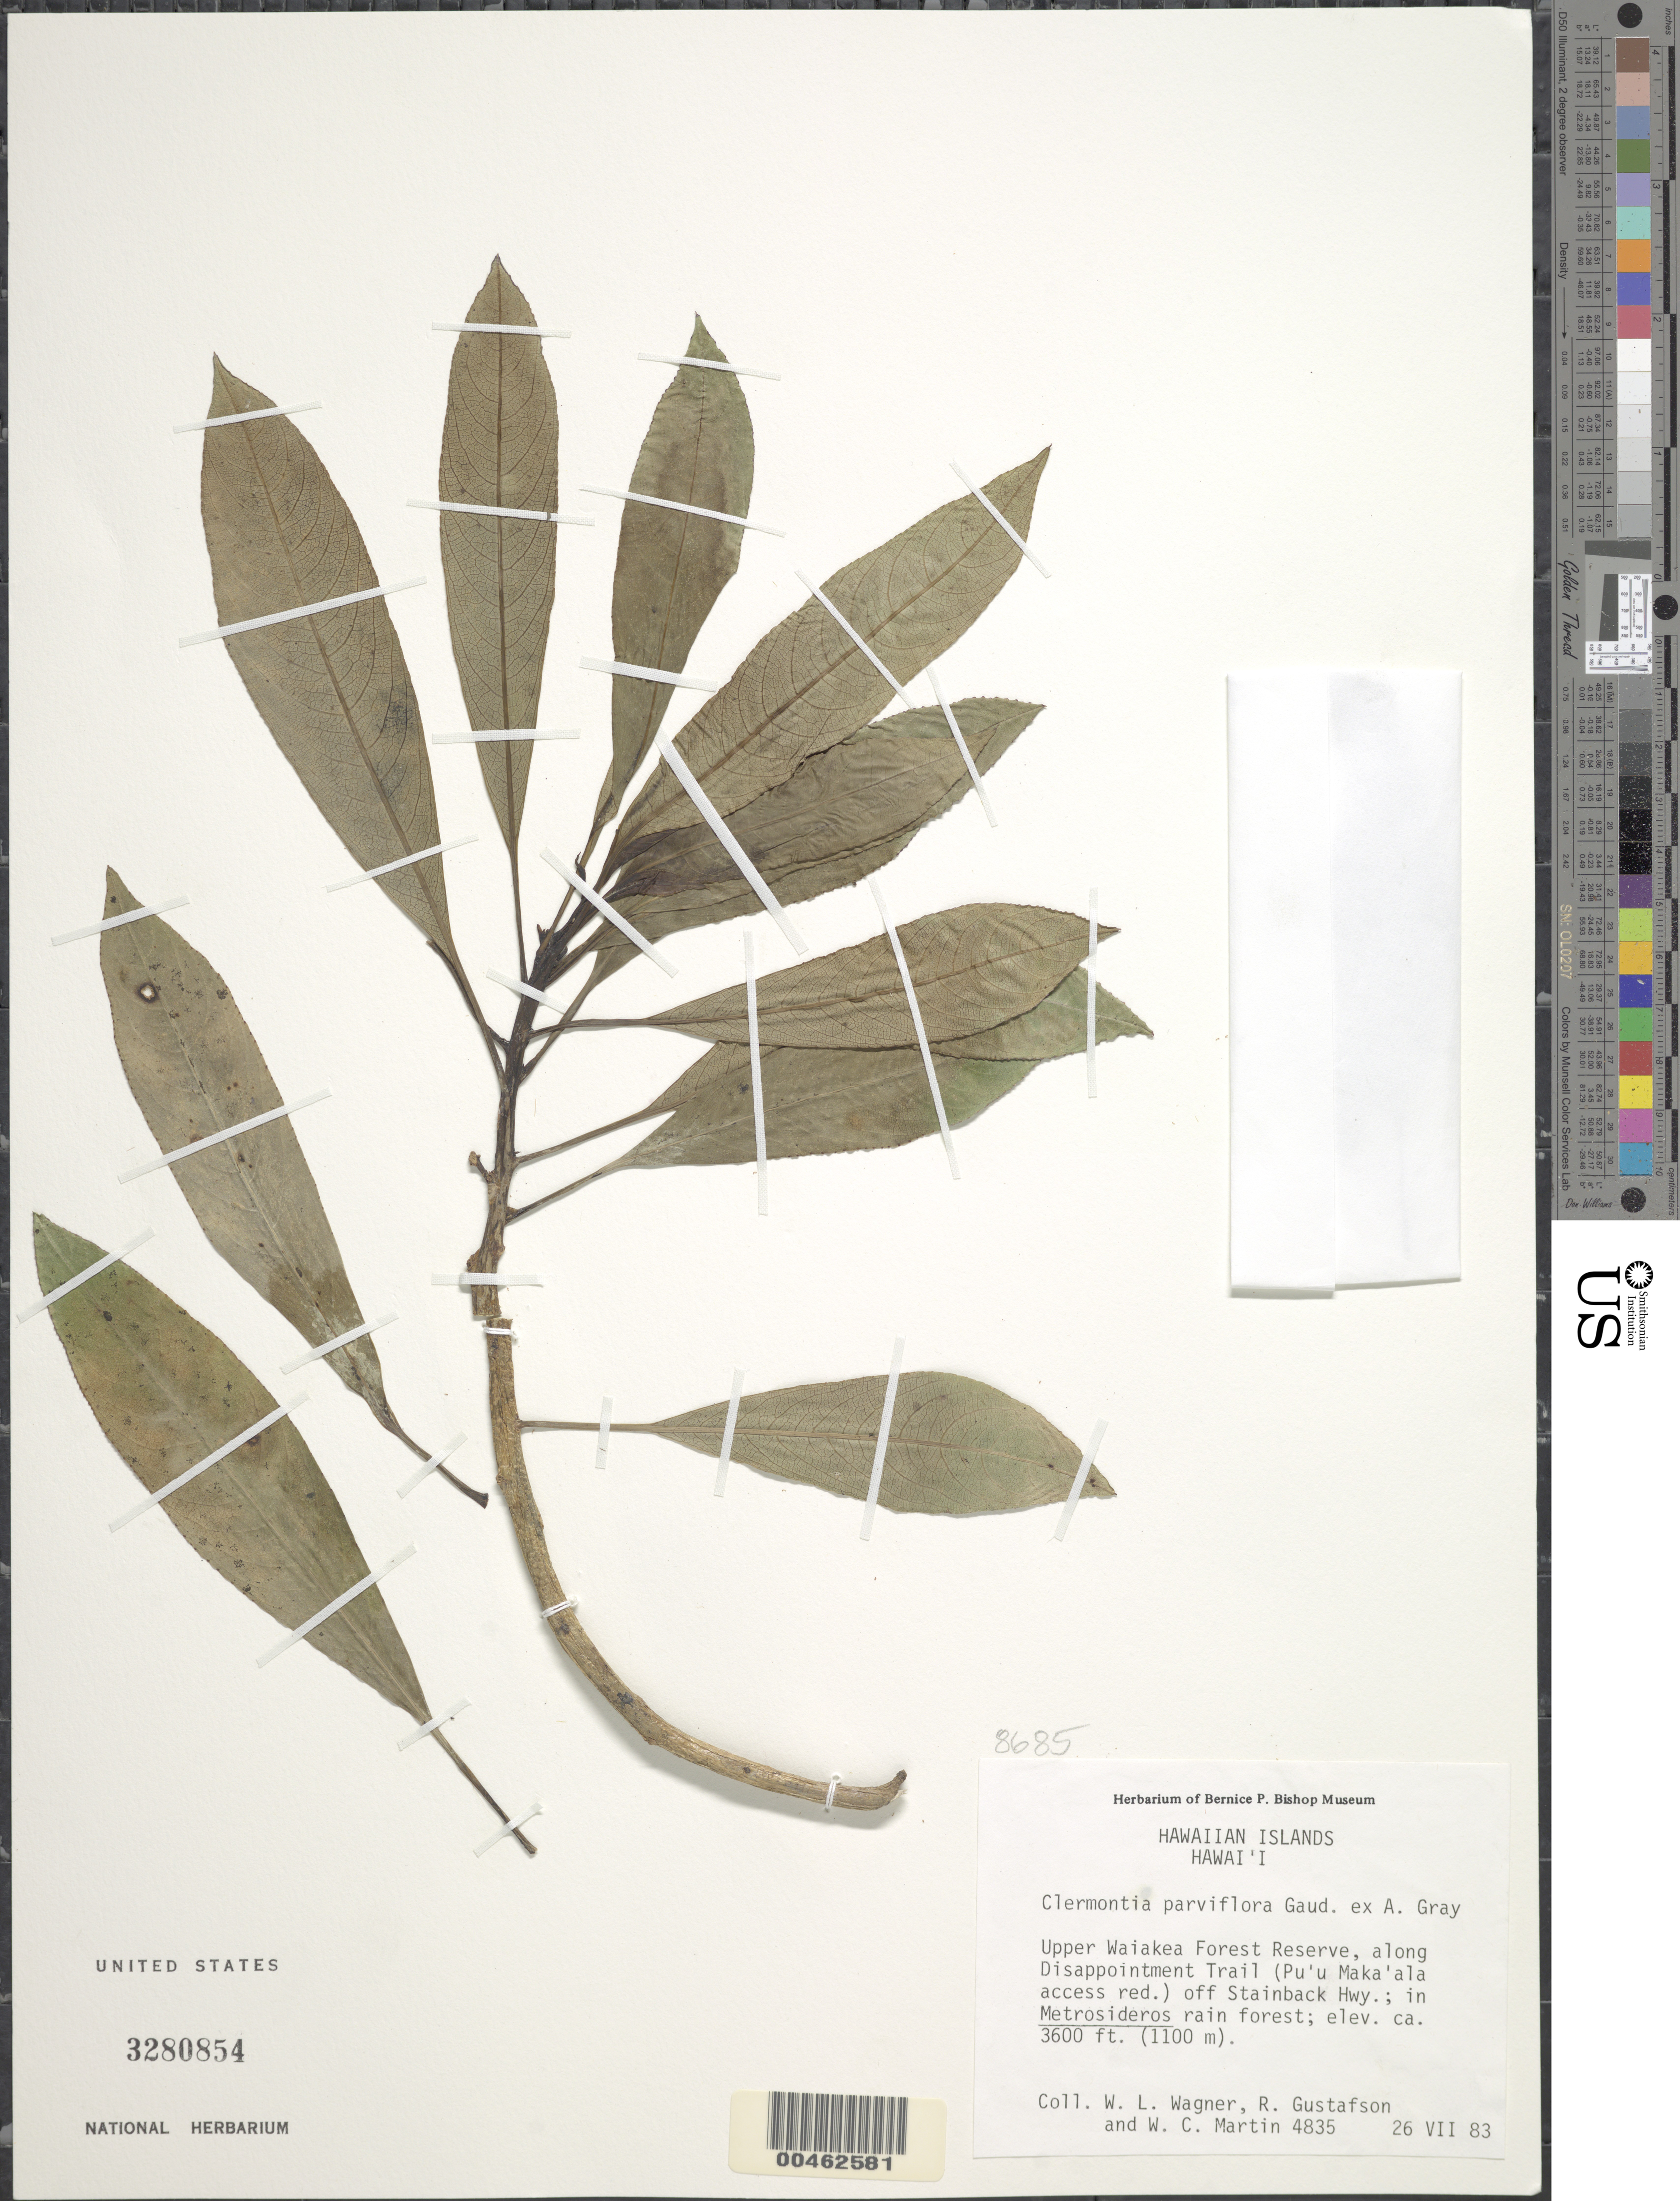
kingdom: Plantae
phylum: Tracheophyta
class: Magnoliopsida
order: Asterales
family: Campanulaceae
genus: Clermontia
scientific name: Clermontia parviflora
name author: Gaudich. ex A. Gray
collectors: W. L. Wagner, R. Gustafson & W. C. Martin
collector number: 4835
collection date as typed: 26 Jul 1983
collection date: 1983-07-26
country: United States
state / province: Hawaii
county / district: Hawaii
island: Hawaii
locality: Upper Waiakea Forest Reserve, along Disappointment Trail (Pu'u Maka'ala access red.) off Stainback Hwy.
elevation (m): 1097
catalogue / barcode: US 3280854